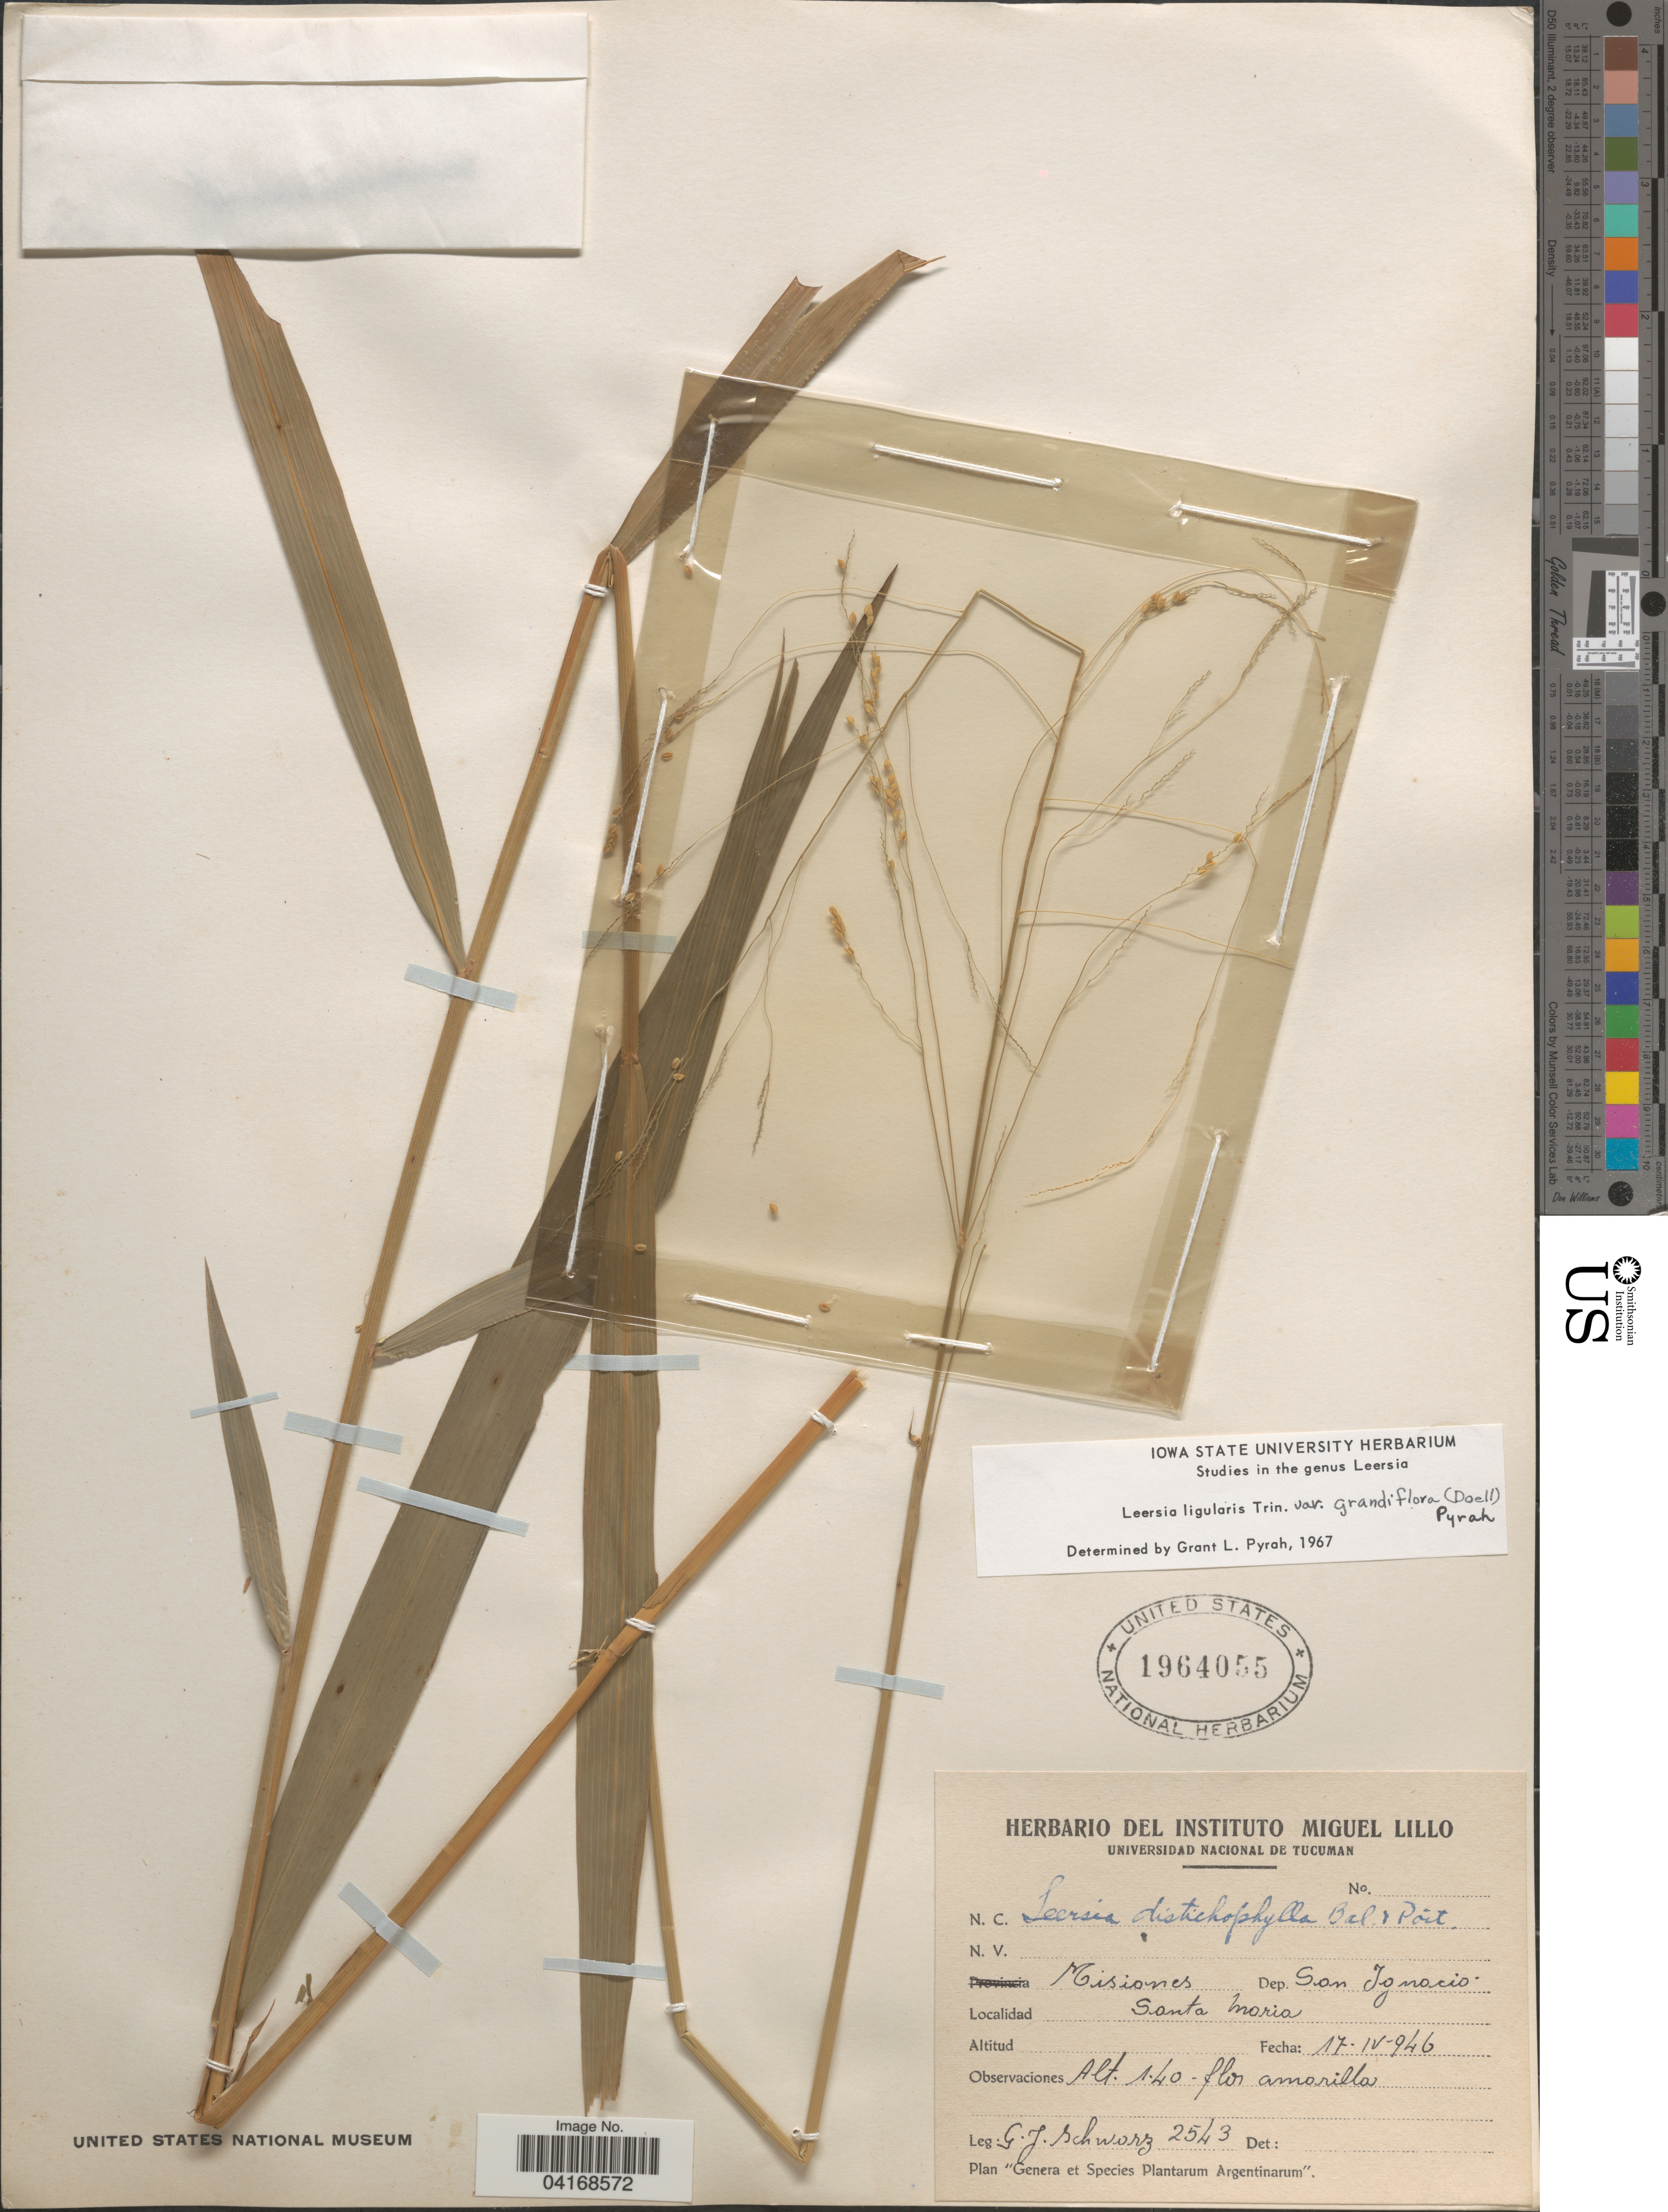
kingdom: Plantae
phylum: Tracheophyta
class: Liliopsida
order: Poales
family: Poaceae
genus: Leersia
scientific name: Leersia ligularis var. grandiflora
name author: Döll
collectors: G. J. Schwarz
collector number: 2543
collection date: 1946-04-17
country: Argentina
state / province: Misiones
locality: Dep. San Ignacio. Santa Maria.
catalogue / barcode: US 1964055